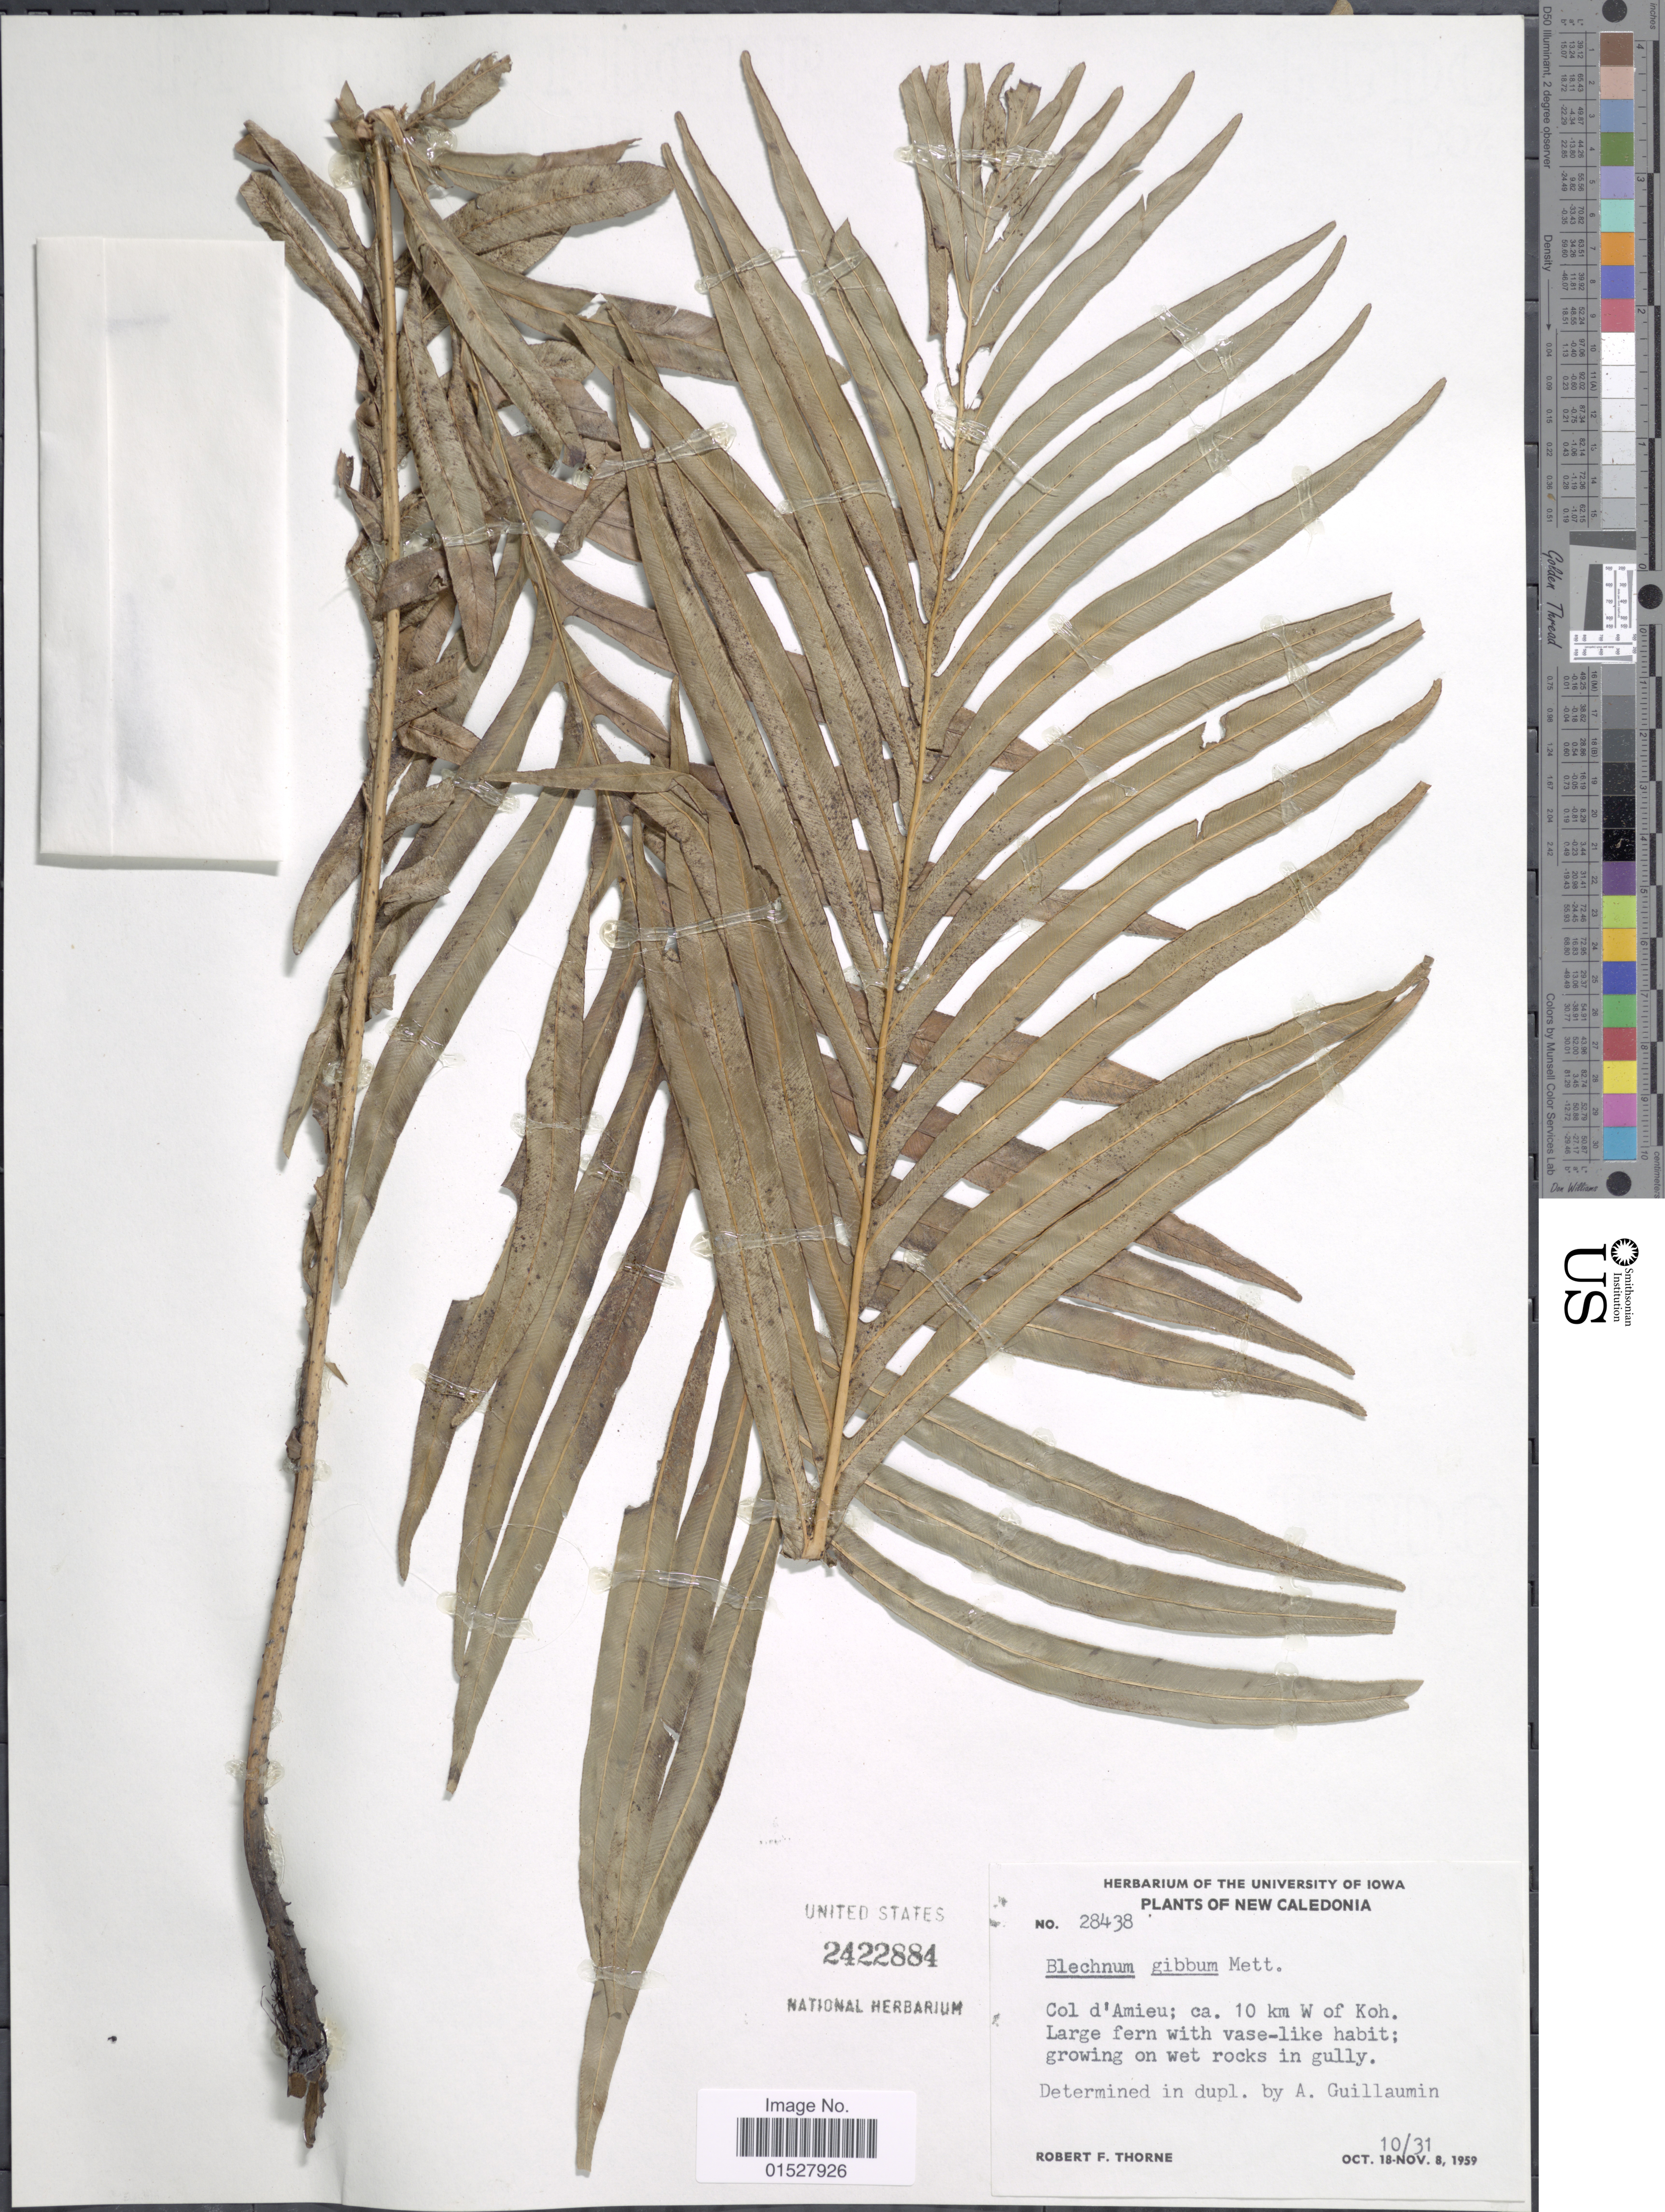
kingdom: Plantae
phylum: Tracheophyta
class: Polypodiopsida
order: Polypodiales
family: Blechnaceae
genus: Blechnum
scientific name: Blechnum gibbum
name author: (Labill.) Mett.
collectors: R. F. Thorne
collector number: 28438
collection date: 1959-10-31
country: New Caledonia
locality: Col d'Amieu: ca. 10 km W of Koh.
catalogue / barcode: US 2422884